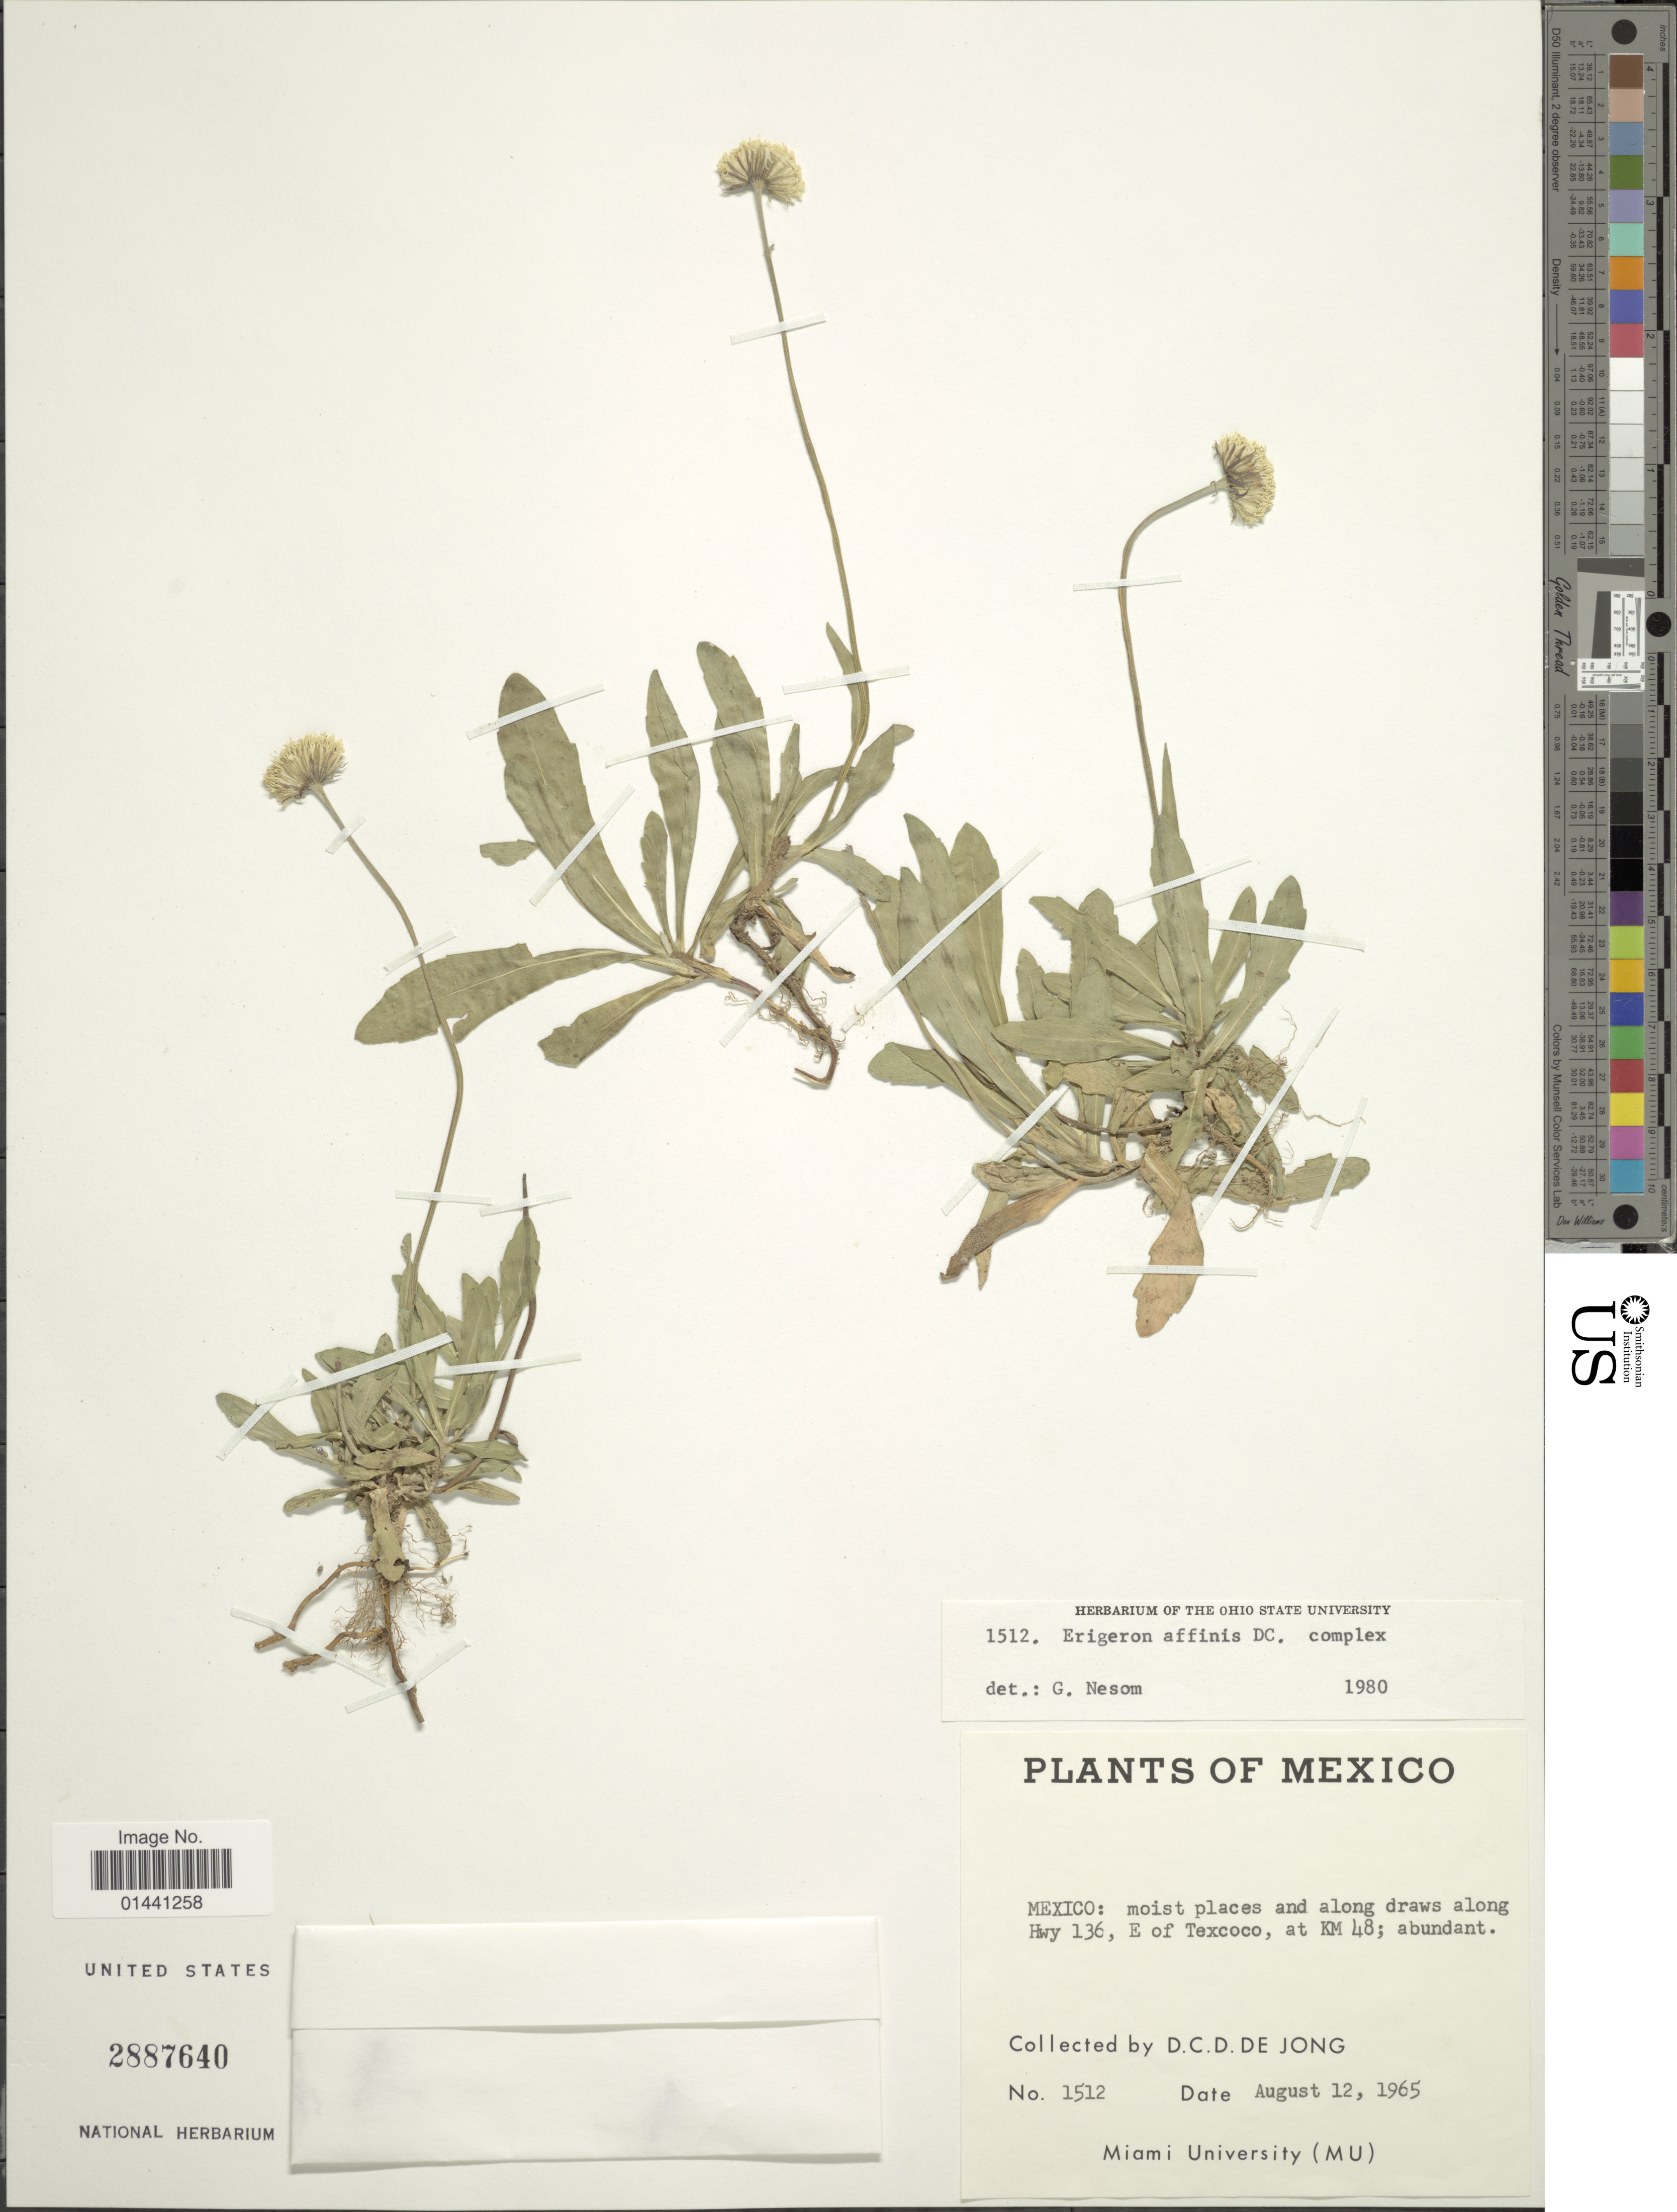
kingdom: Plantae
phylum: Tracheophyta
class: Magnoliopsida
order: Asterales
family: Asteraceae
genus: Erigeron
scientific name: Erigeron affinis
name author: V.M. Badillo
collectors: D. De Jong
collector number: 1512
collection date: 1965-08-12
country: Mexico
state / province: México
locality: Moist places and along draws along Hwy 136, e of Texcoco, at Km 48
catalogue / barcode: US 2887640